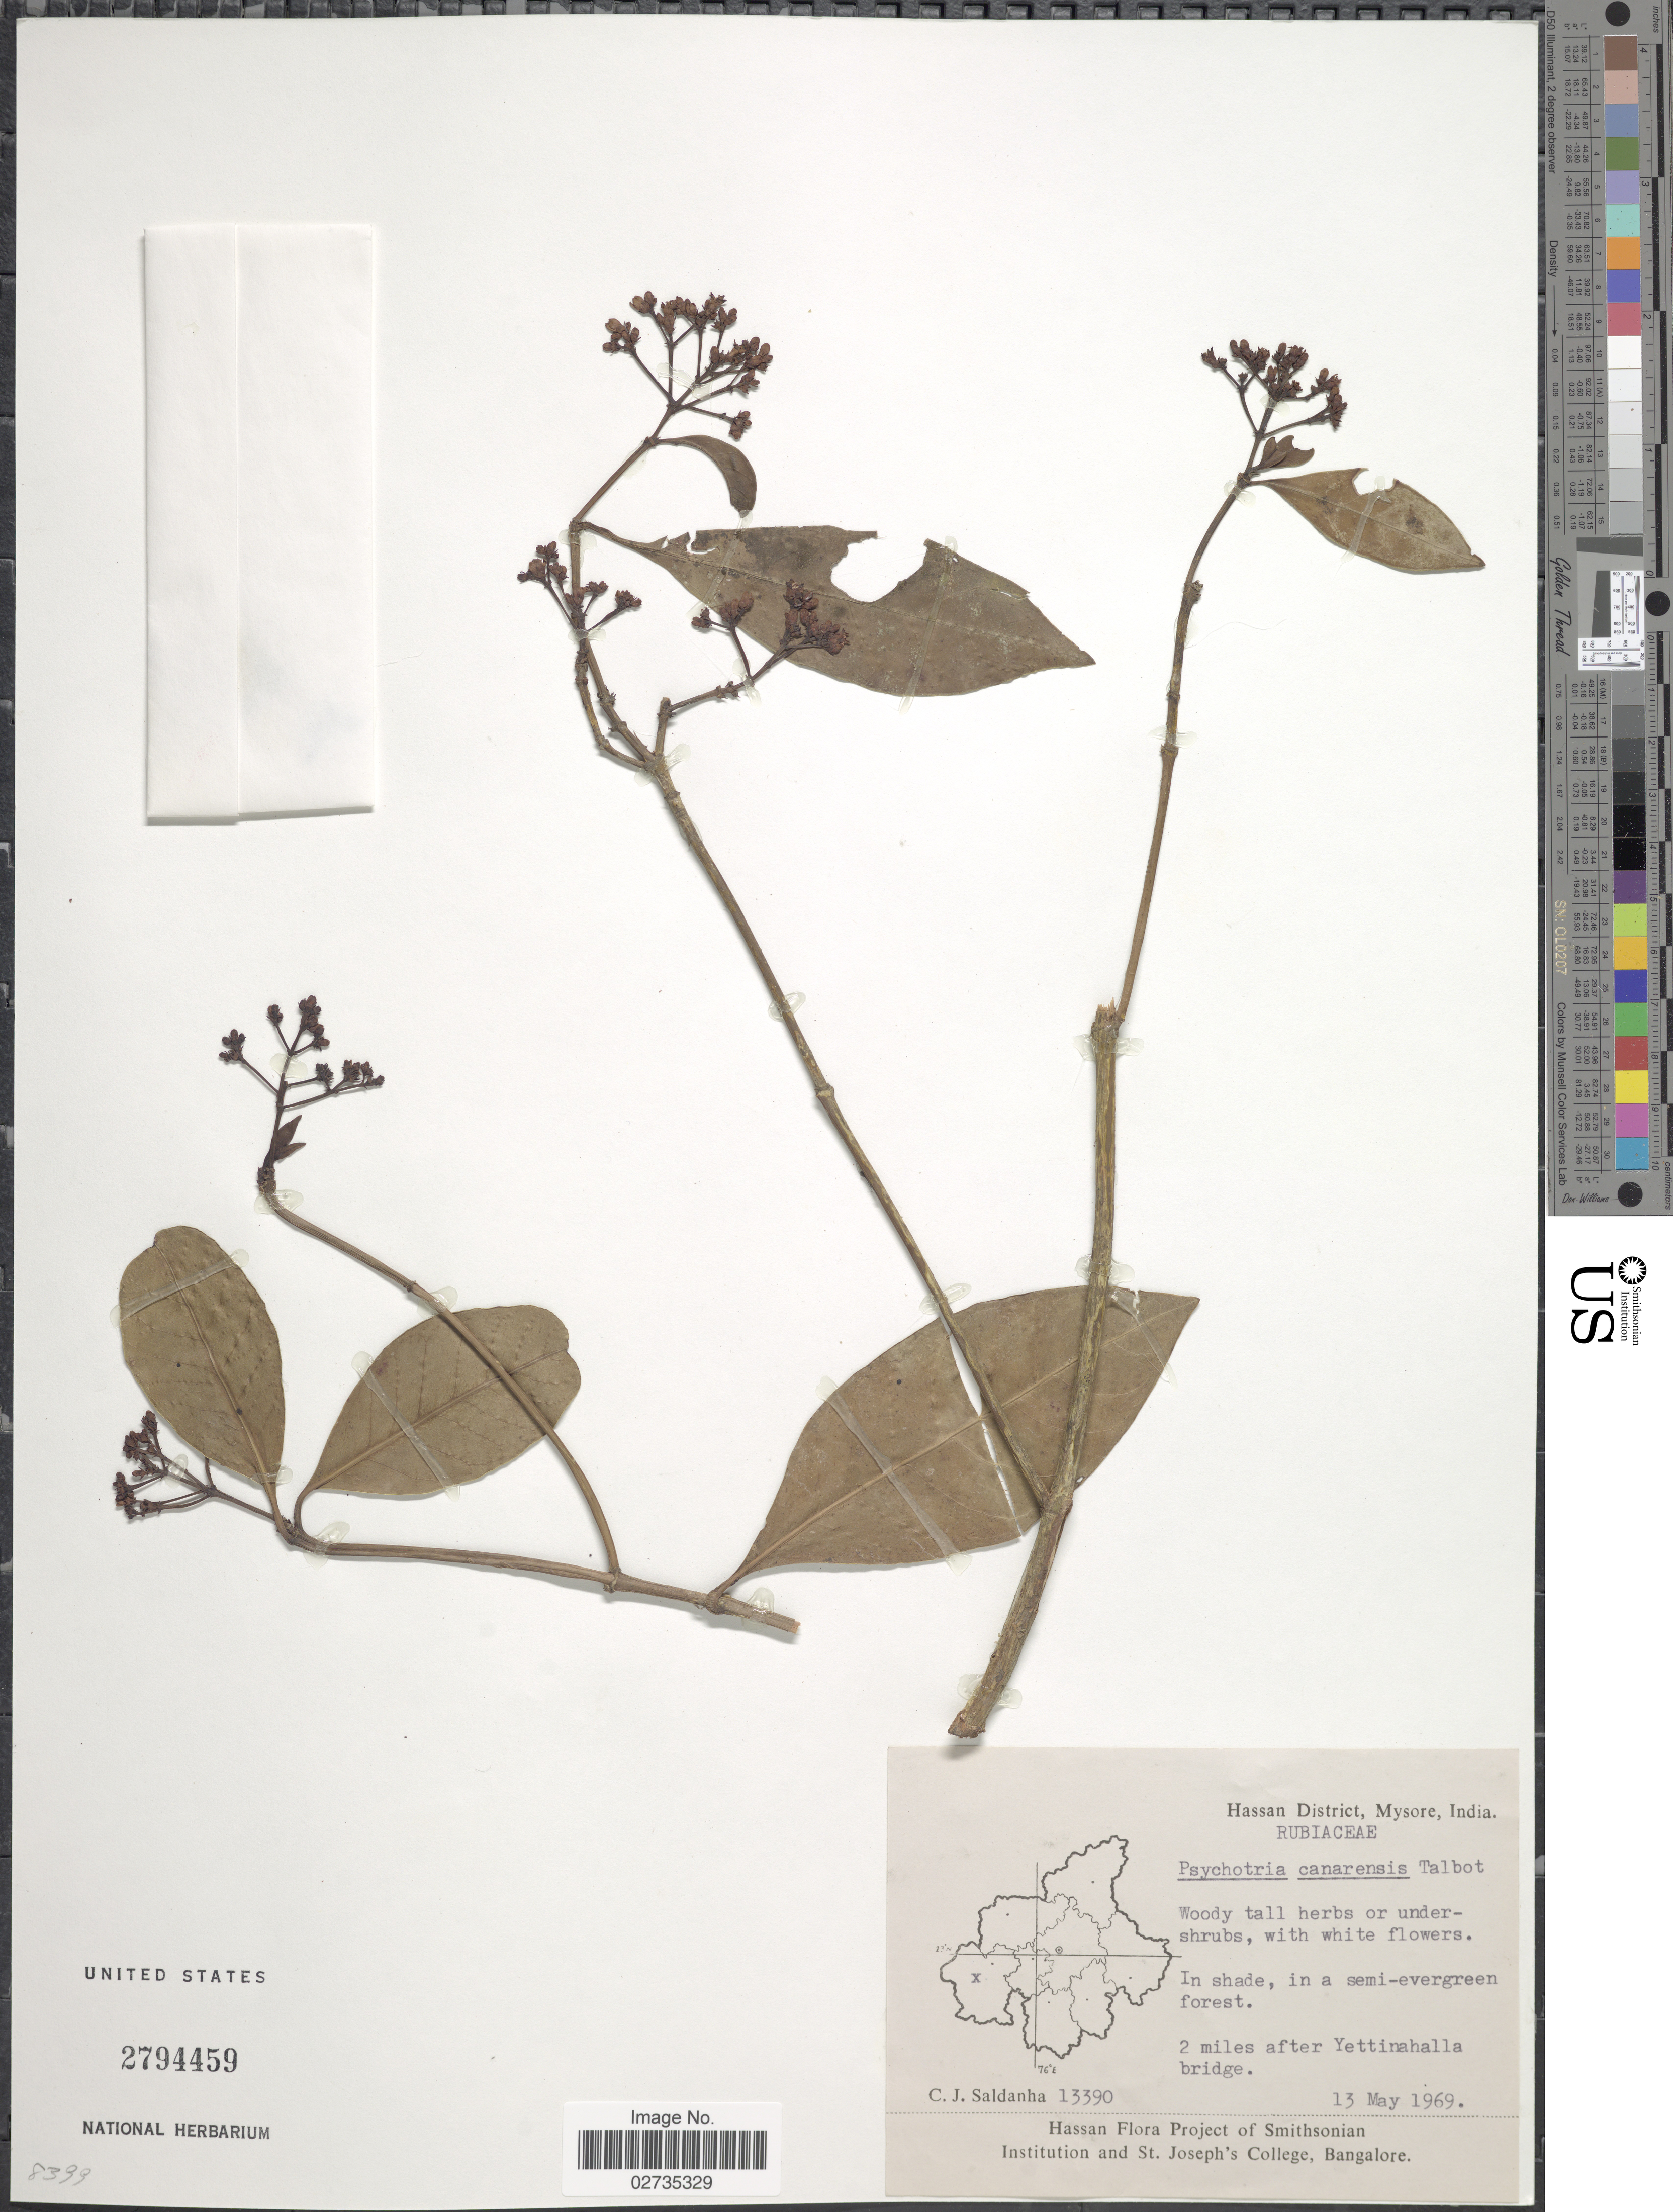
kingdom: Plantae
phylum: Tracheophyta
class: Magnoliopsida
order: Gentianales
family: Rubiaceae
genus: Psychotria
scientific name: Psychotria canarensis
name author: Talbot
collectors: C. J. Saldanha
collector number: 13390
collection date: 1969-05-13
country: India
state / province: Karnataka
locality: Hassan District, Mysore, India, 2 miles after Yettinahalla bridge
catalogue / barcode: US 2794459